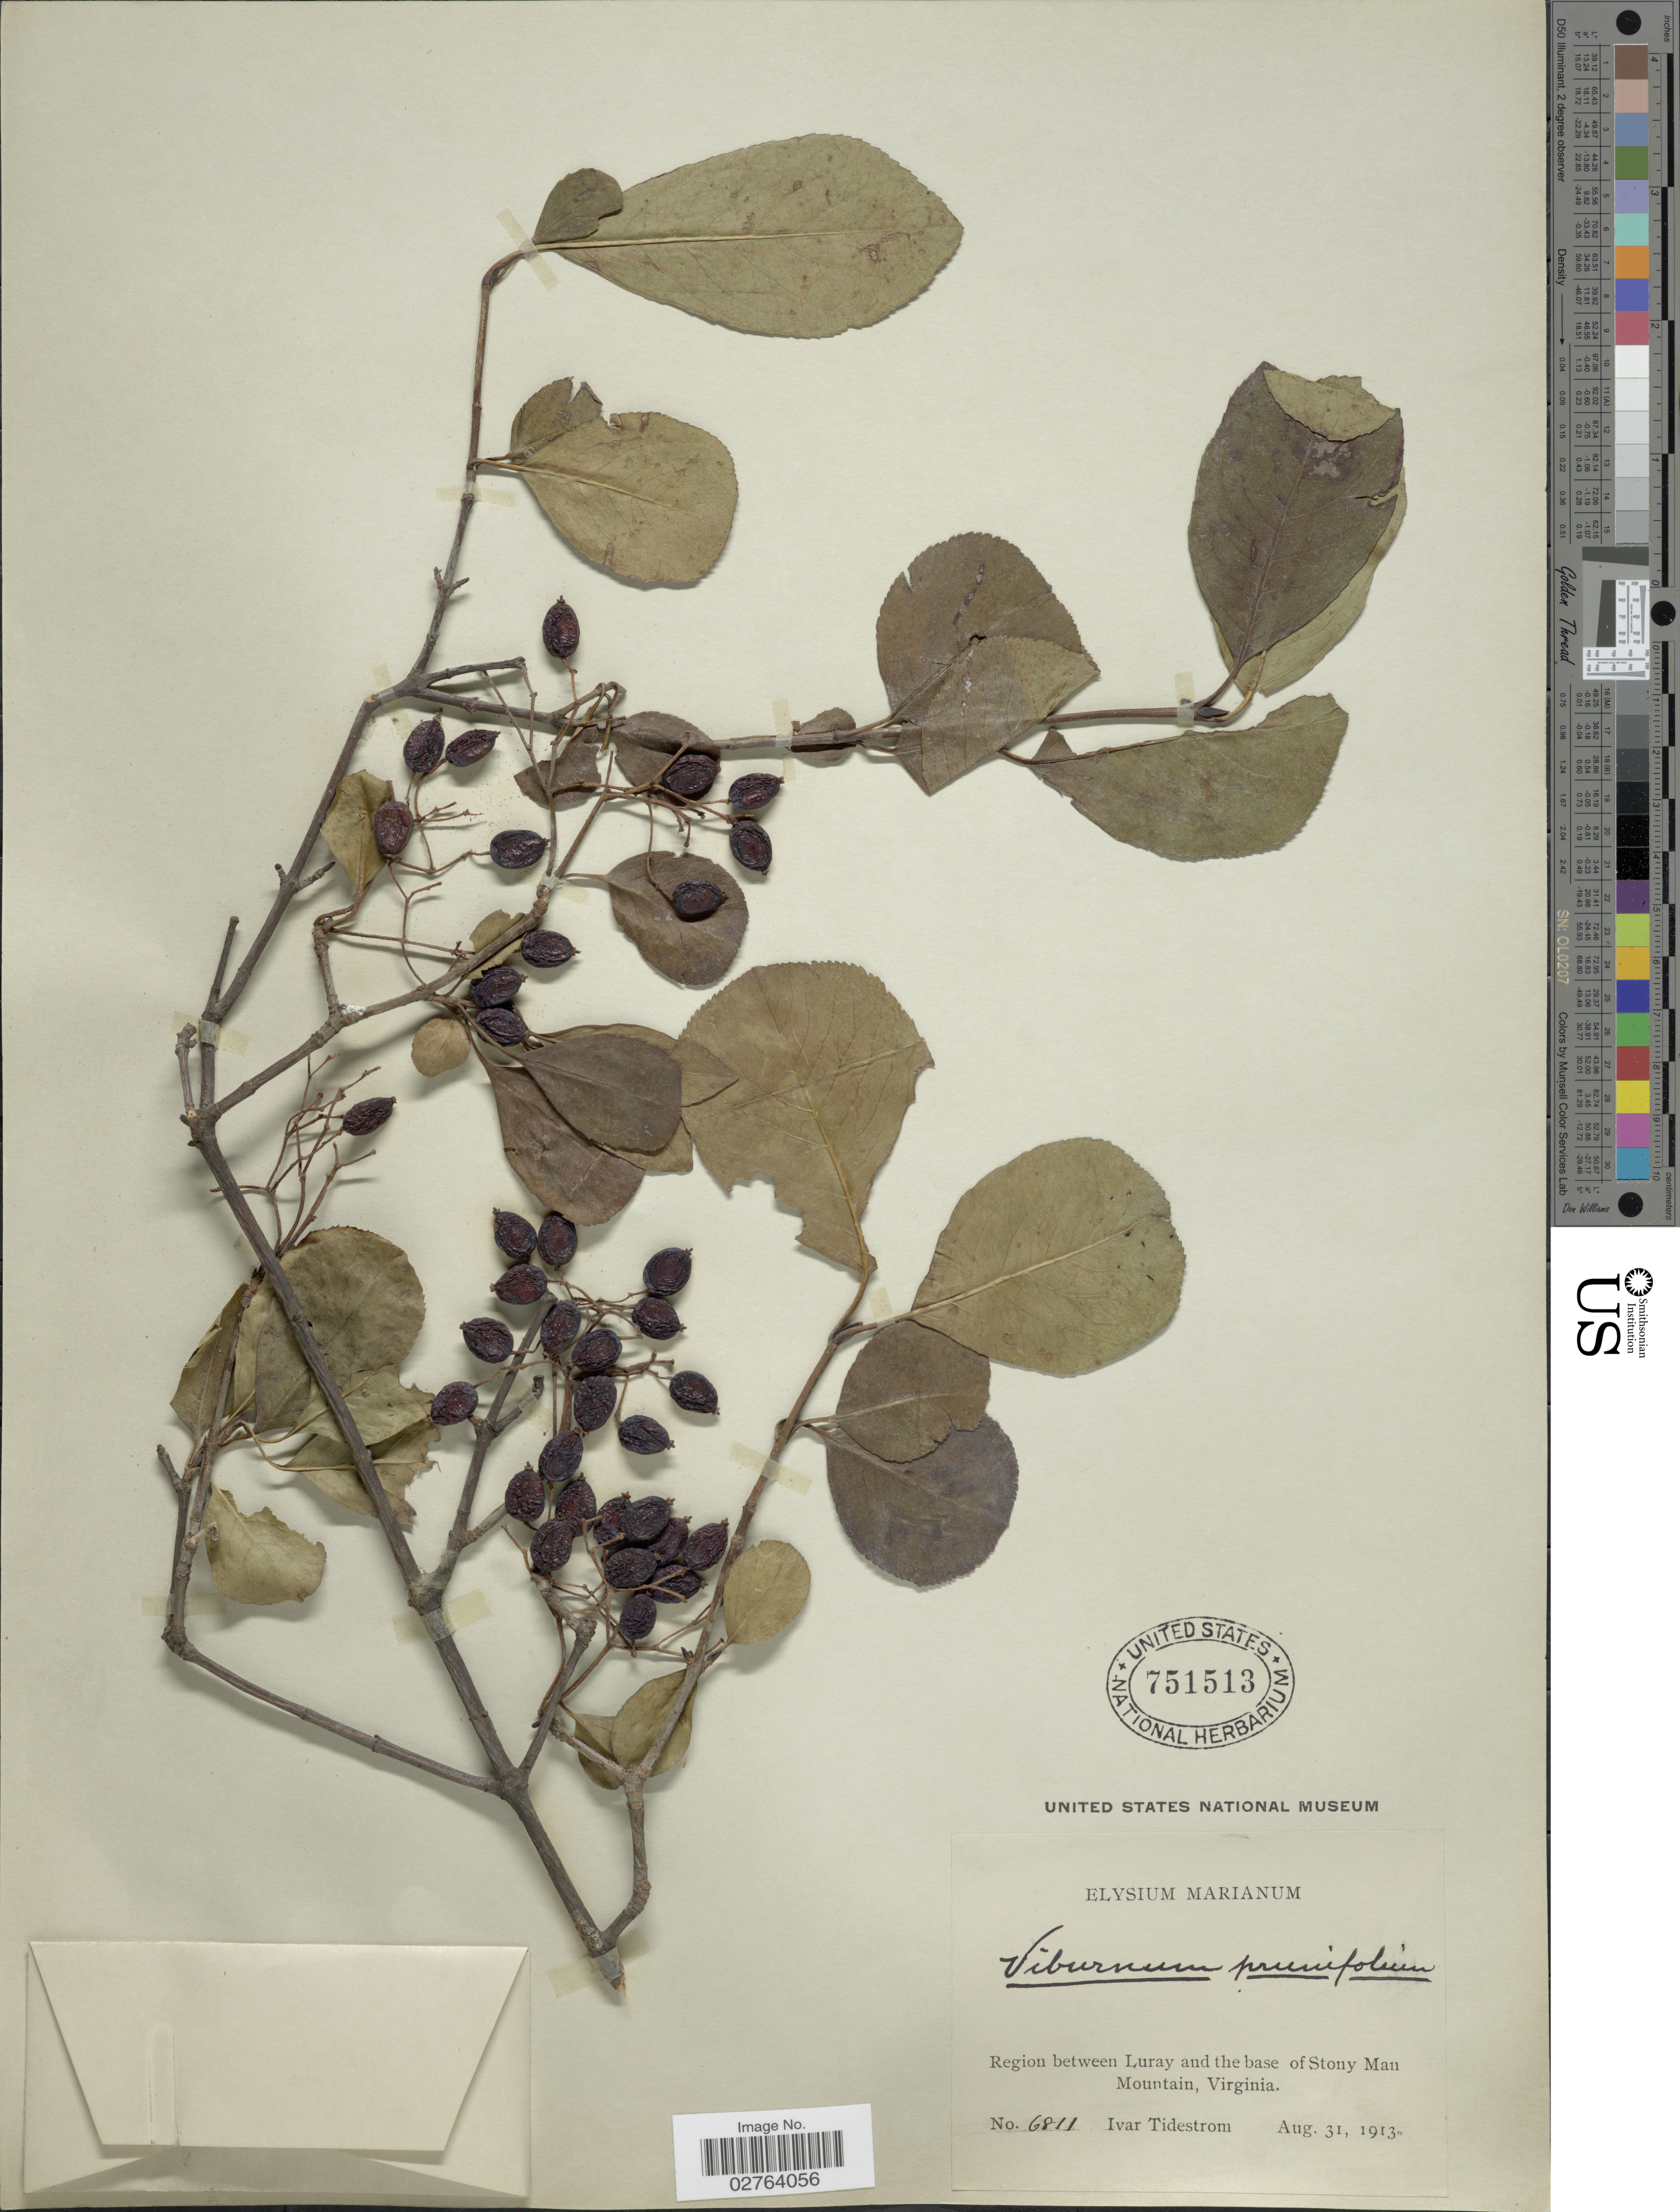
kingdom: Plantae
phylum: Tracheophyta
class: Magnoliopsida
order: Dipsacales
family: Viburnaceae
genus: Viburnum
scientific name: Viburnum prunifolium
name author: L.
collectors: I. F. Tidestrom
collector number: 6811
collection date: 1913-08-31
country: United States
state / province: Virginia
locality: Region between Luray and the base of Stony Man Mountain.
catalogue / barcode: US 751513